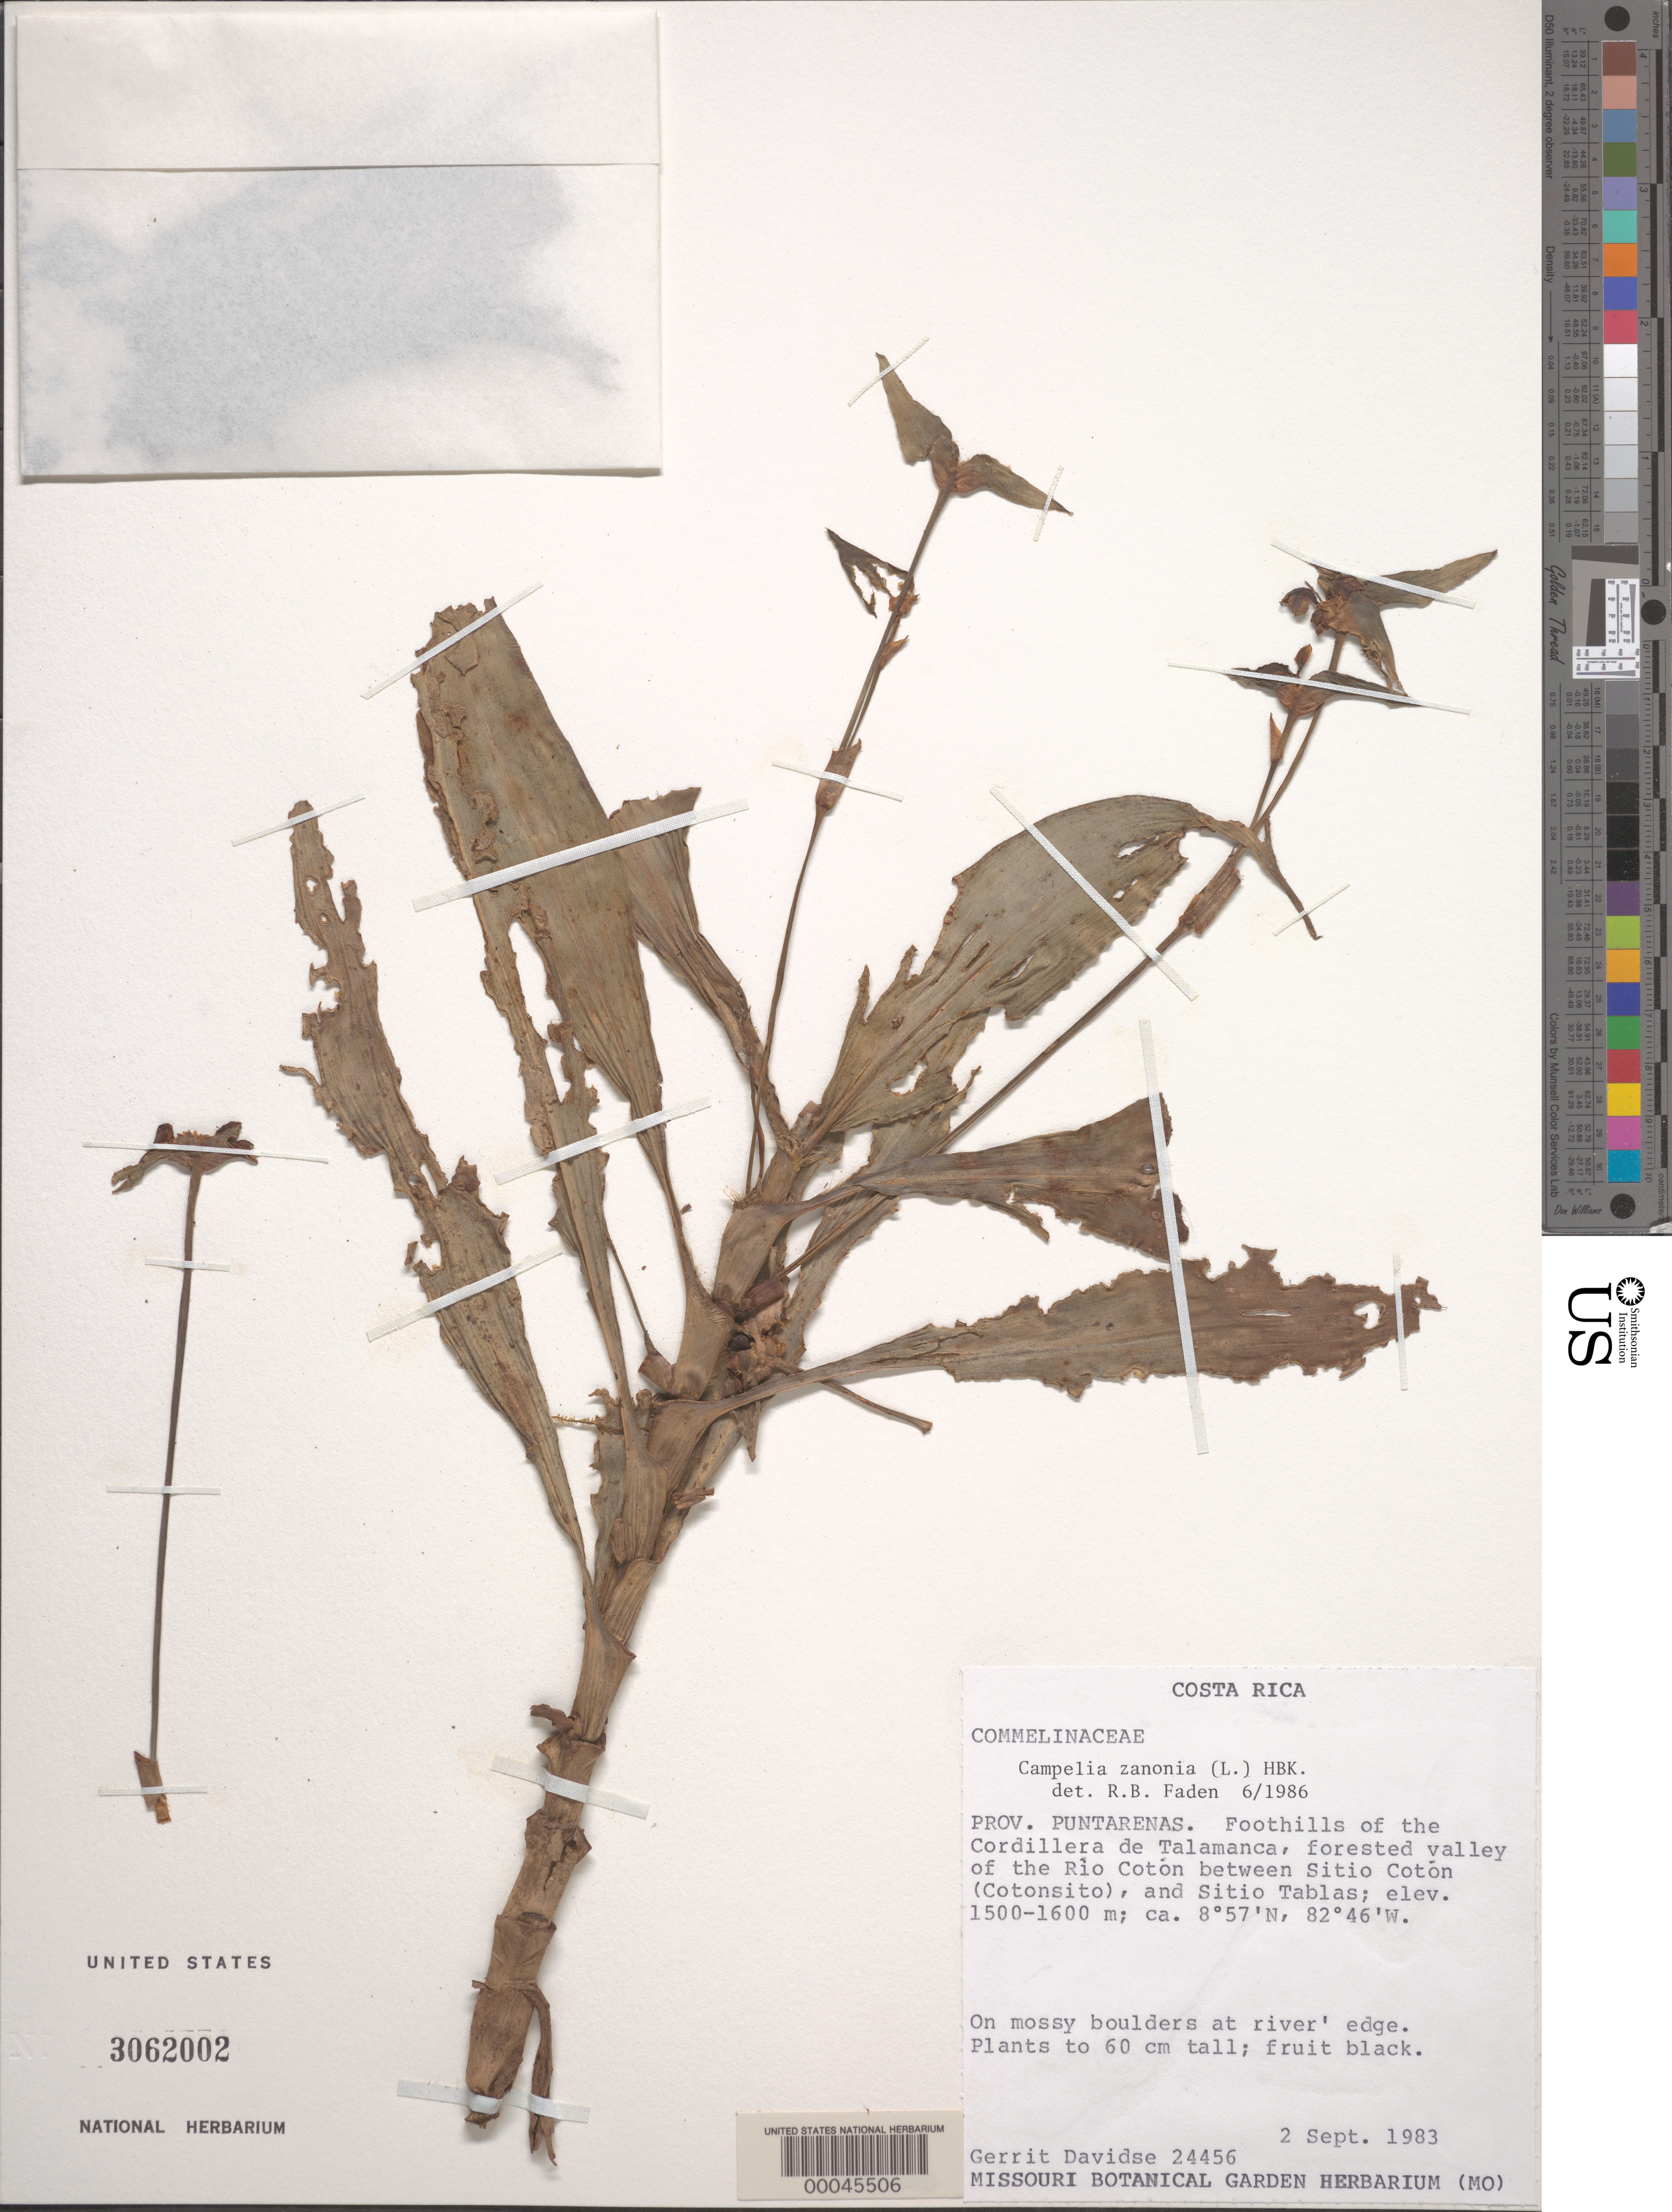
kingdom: Plantae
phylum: Tracheophyta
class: Liliopsida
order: Commelinales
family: Commelinaceae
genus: Tradescantia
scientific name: Tradescantia zanonia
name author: (L.) Sw.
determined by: Faden, Robert B., (US), Smithsonian Institution - National Museum of Natural History (UNITED STATES)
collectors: G. Davidse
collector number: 24456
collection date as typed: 02 Sep 1983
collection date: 1983-09-02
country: Costa Rica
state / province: Puntarenas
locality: Cordillera de talamanca, rio coton between sitio coton and sitio tablas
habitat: Mossy boulders of riverbank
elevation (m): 1500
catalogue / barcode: US 3062002